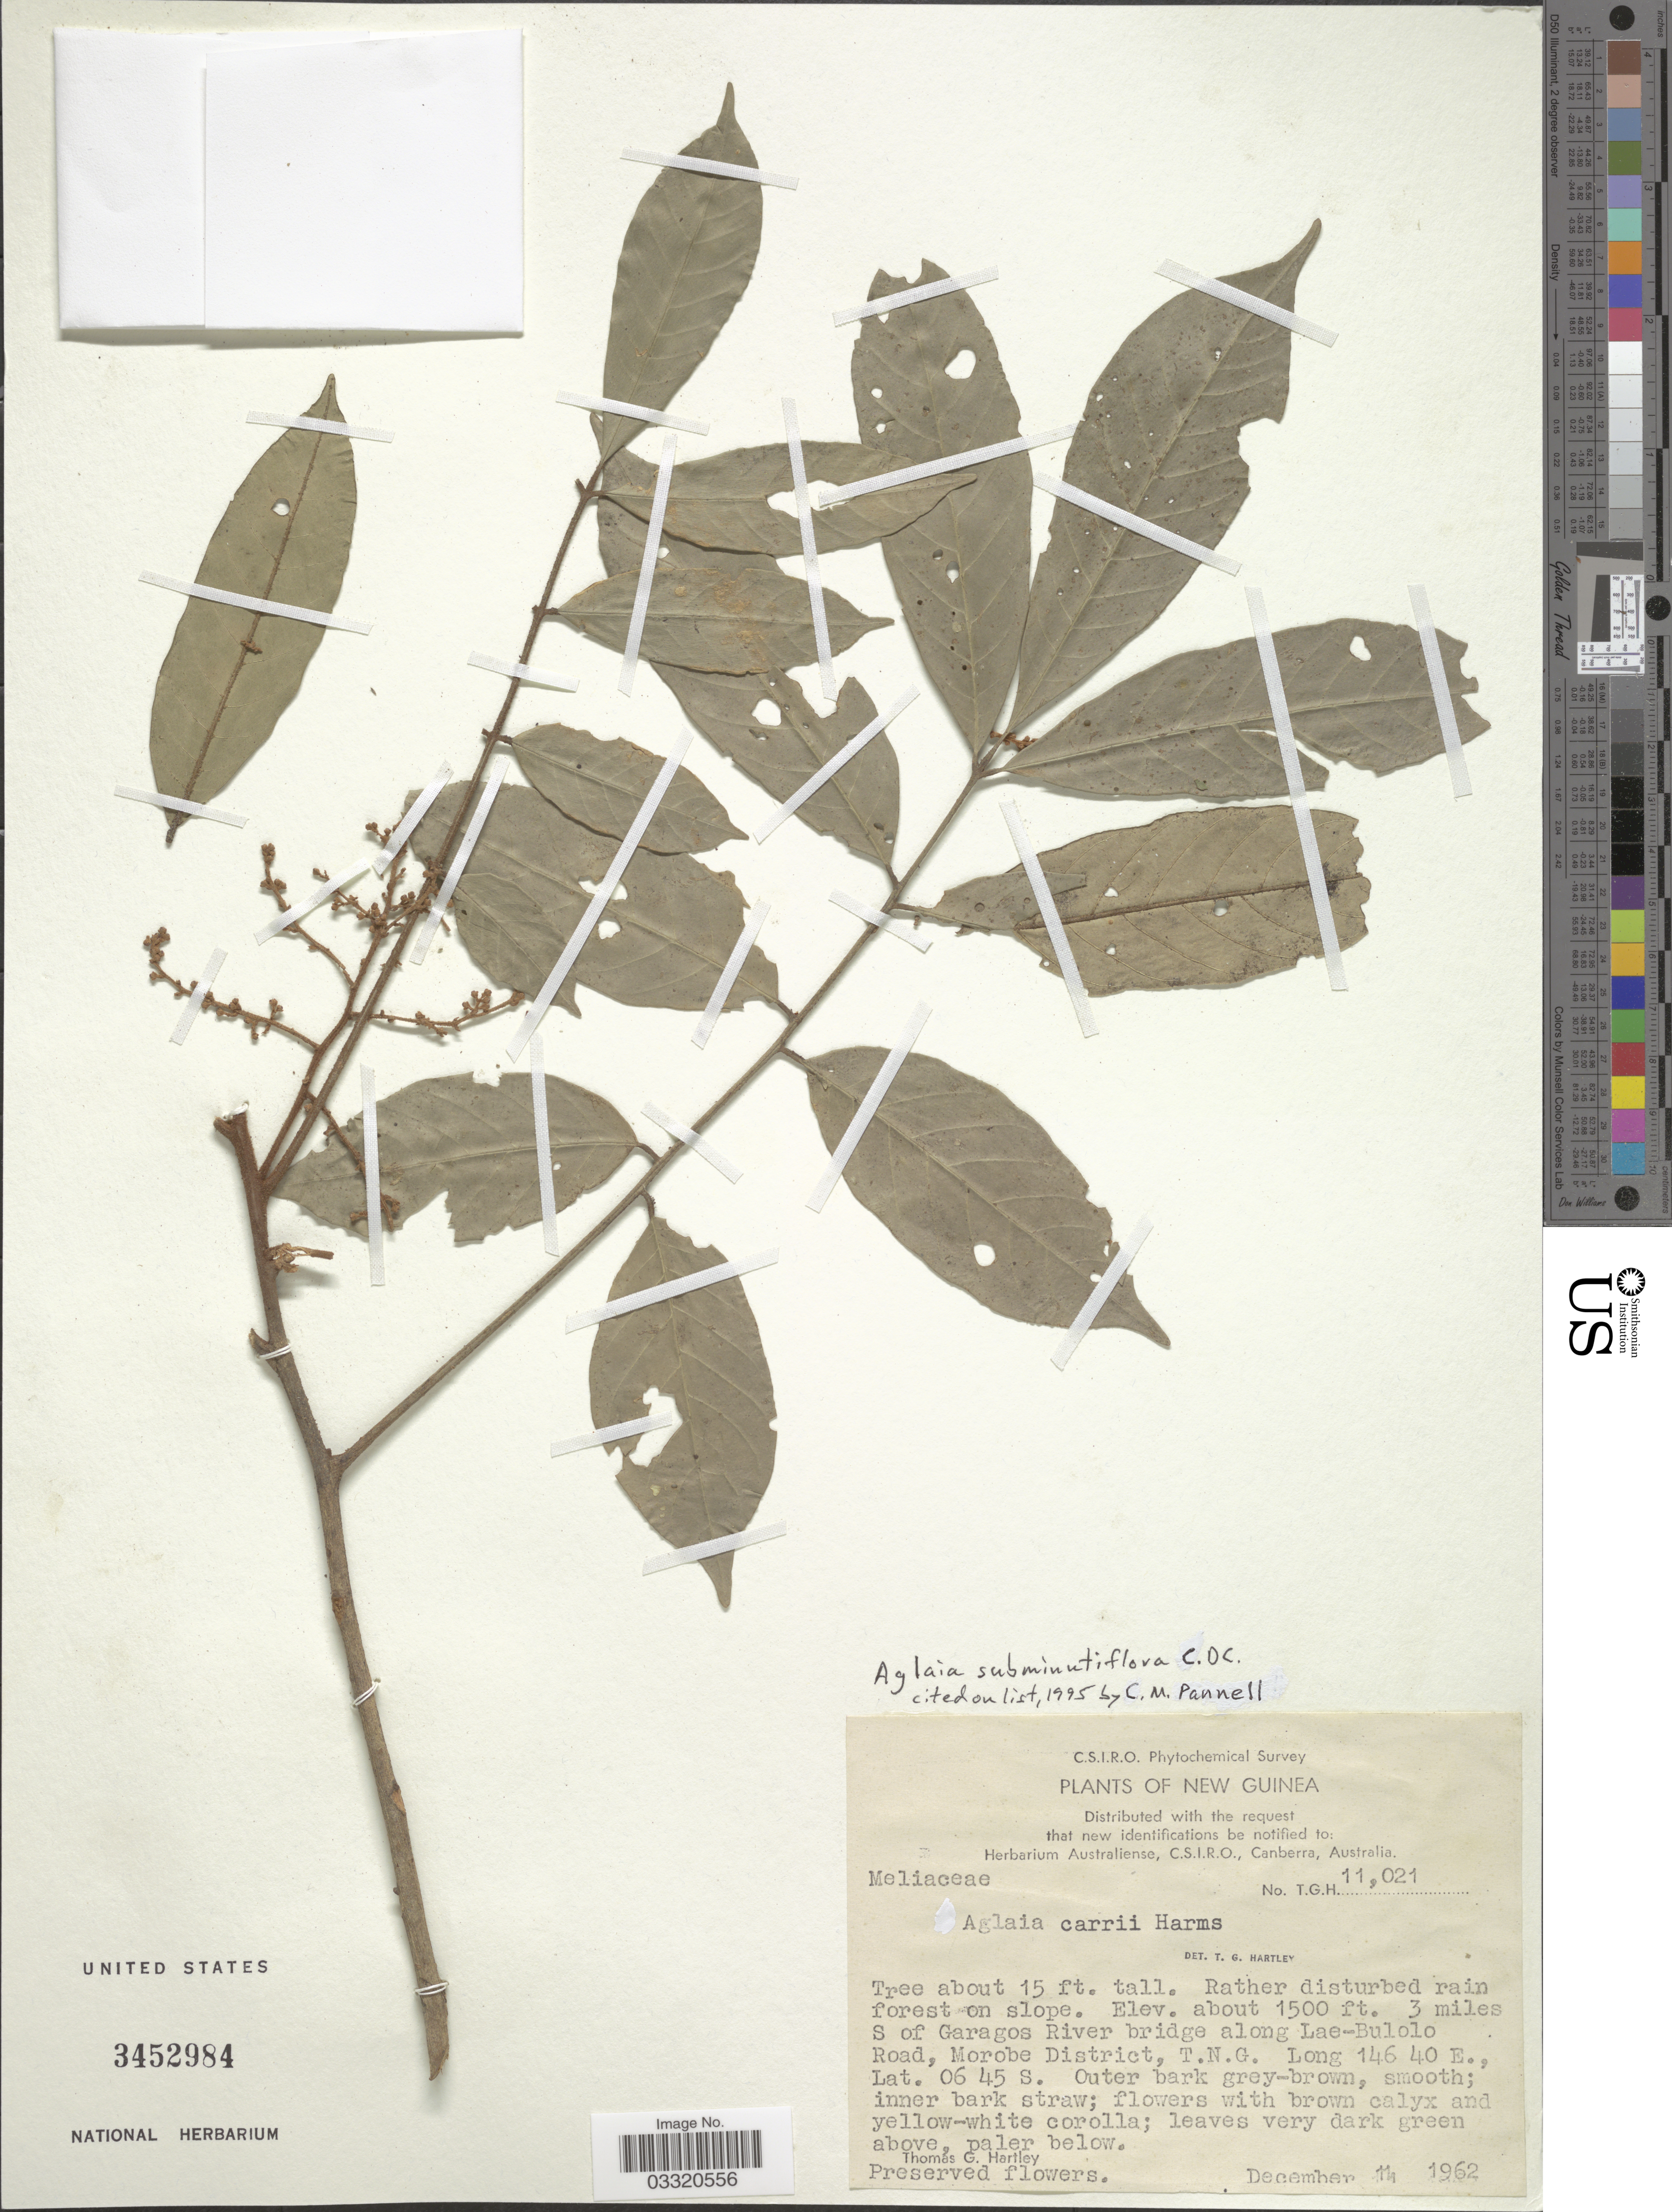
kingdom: Plantae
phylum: Tracheophyta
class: Magnoliopsida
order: Sapindales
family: Meliaceae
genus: Aglaia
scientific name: Aglaia subminutiflora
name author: C. DC.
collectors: T. G. Hartley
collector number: TGH 11021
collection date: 1962-12-14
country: Papua New Guinea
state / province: Morobe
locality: New Guinea. 3 miles S of Garagos River bridge along Lae-Bulolo Road, Morobe District, T.N.G.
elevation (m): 457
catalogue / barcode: US 3452984